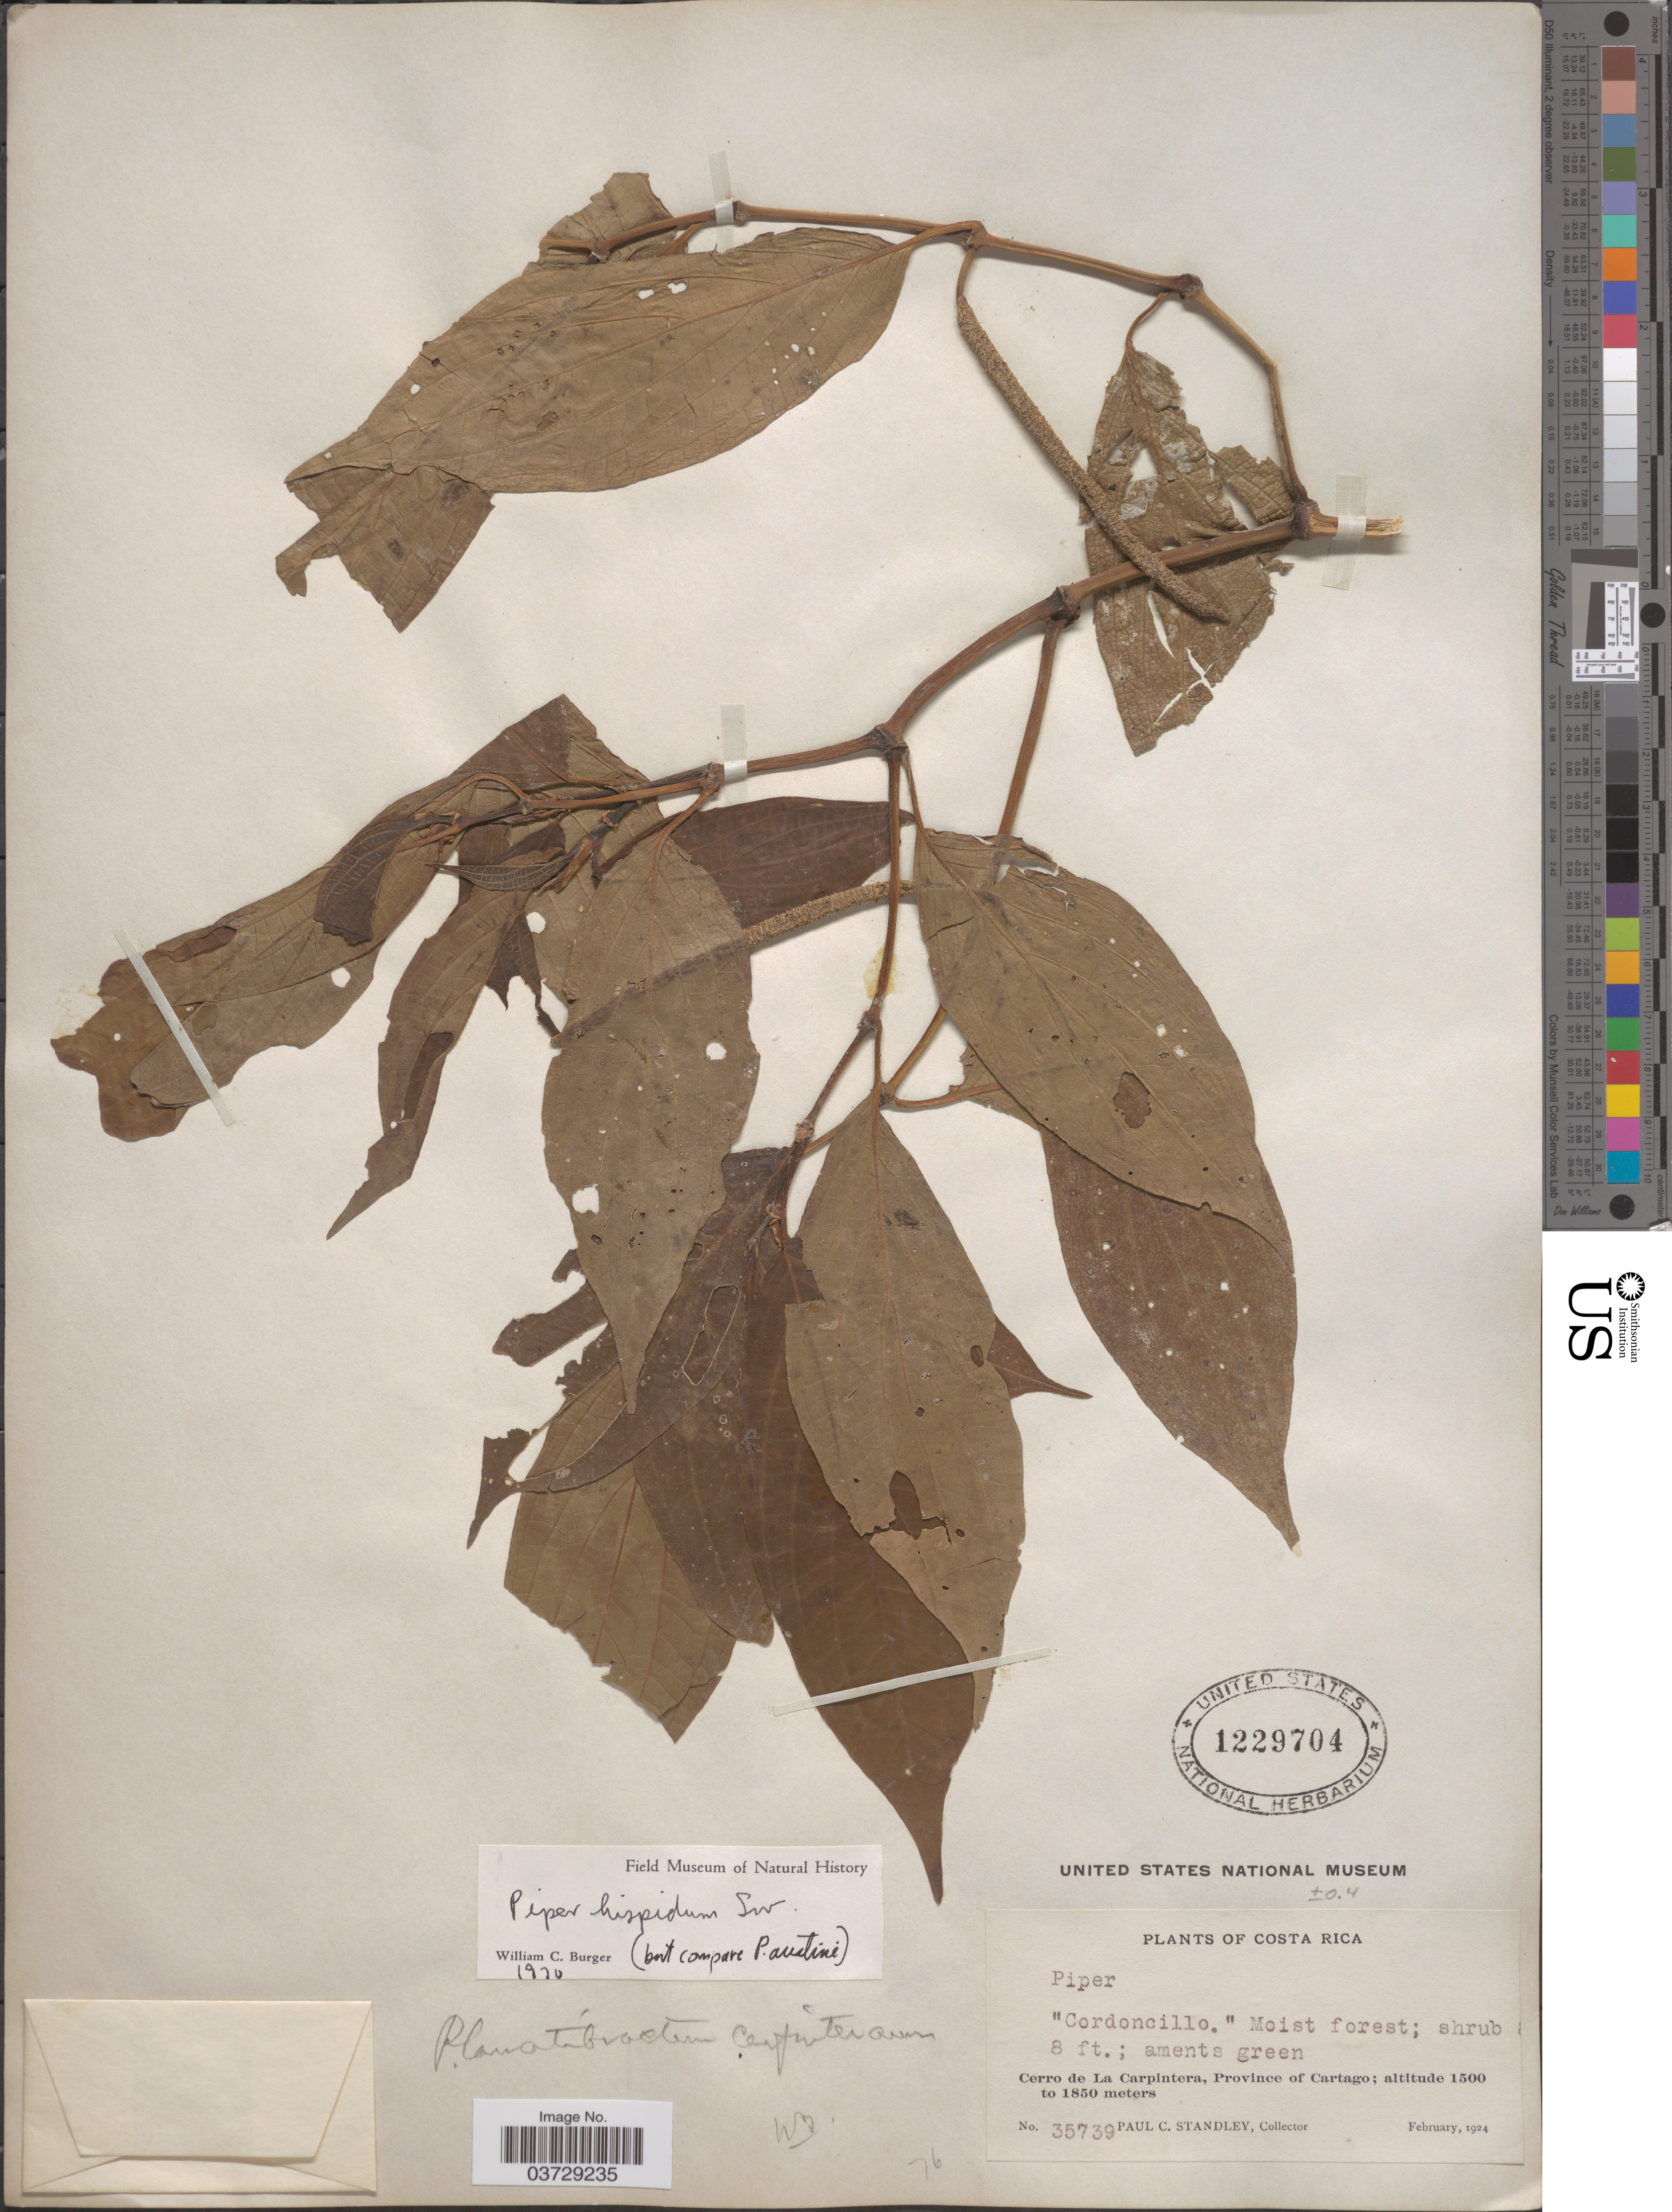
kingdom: Plantae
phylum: Tracheophyta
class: Magnoliopsida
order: Piperales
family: Piperaceae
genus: Piper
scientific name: Piper hispidum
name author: Sw.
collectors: P. C. Standley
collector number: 35739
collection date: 1924-01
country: Costa Rica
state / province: Cartago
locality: Cerro de La Carpintera.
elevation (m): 1500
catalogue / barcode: US 1229704